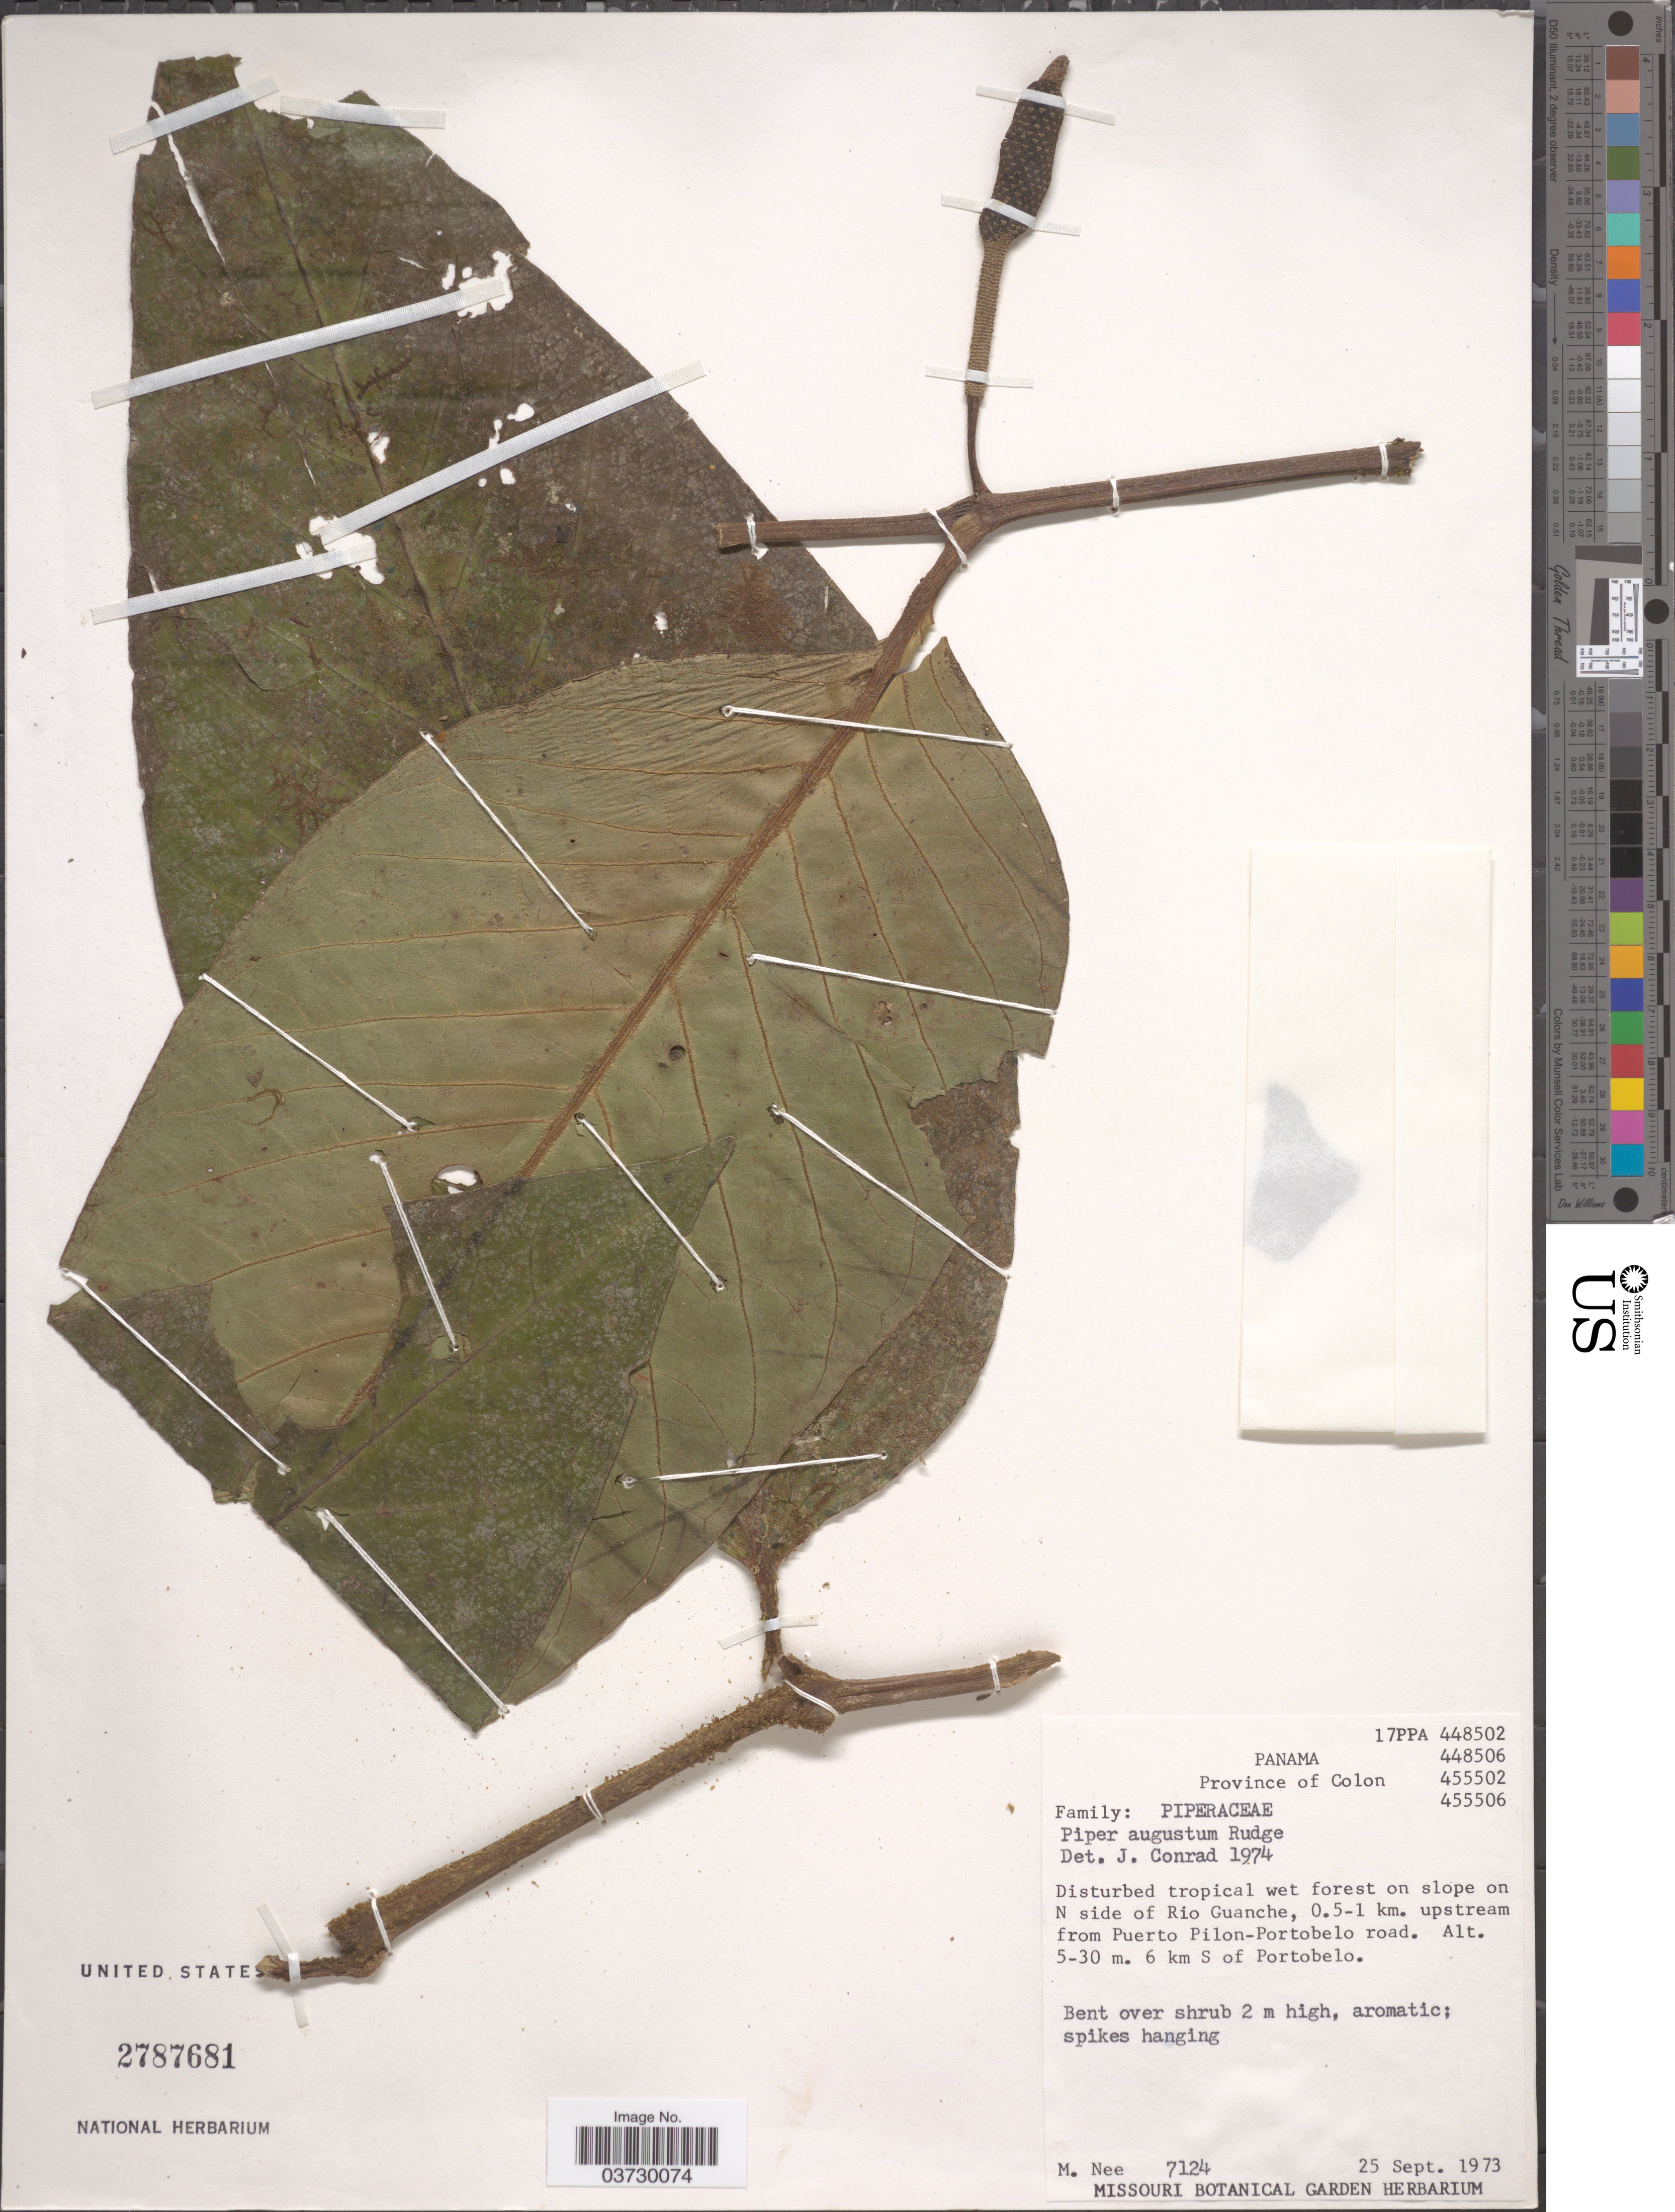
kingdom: Plantae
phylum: Tracheophyta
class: Magnoliopsida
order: Piperales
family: Piperaceae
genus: Piper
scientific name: Piper augustum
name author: Rudge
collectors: M. Nee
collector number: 7124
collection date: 1973-09-25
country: Panama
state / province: Colón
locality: Disturbed tropical wet forest on slope on N side of Rio Guanche, 0.5-1 km. upstream from Puerto Pilon-Portobelo road. 6 km S of Portobelo.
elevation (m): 5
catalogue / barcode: US 2787681